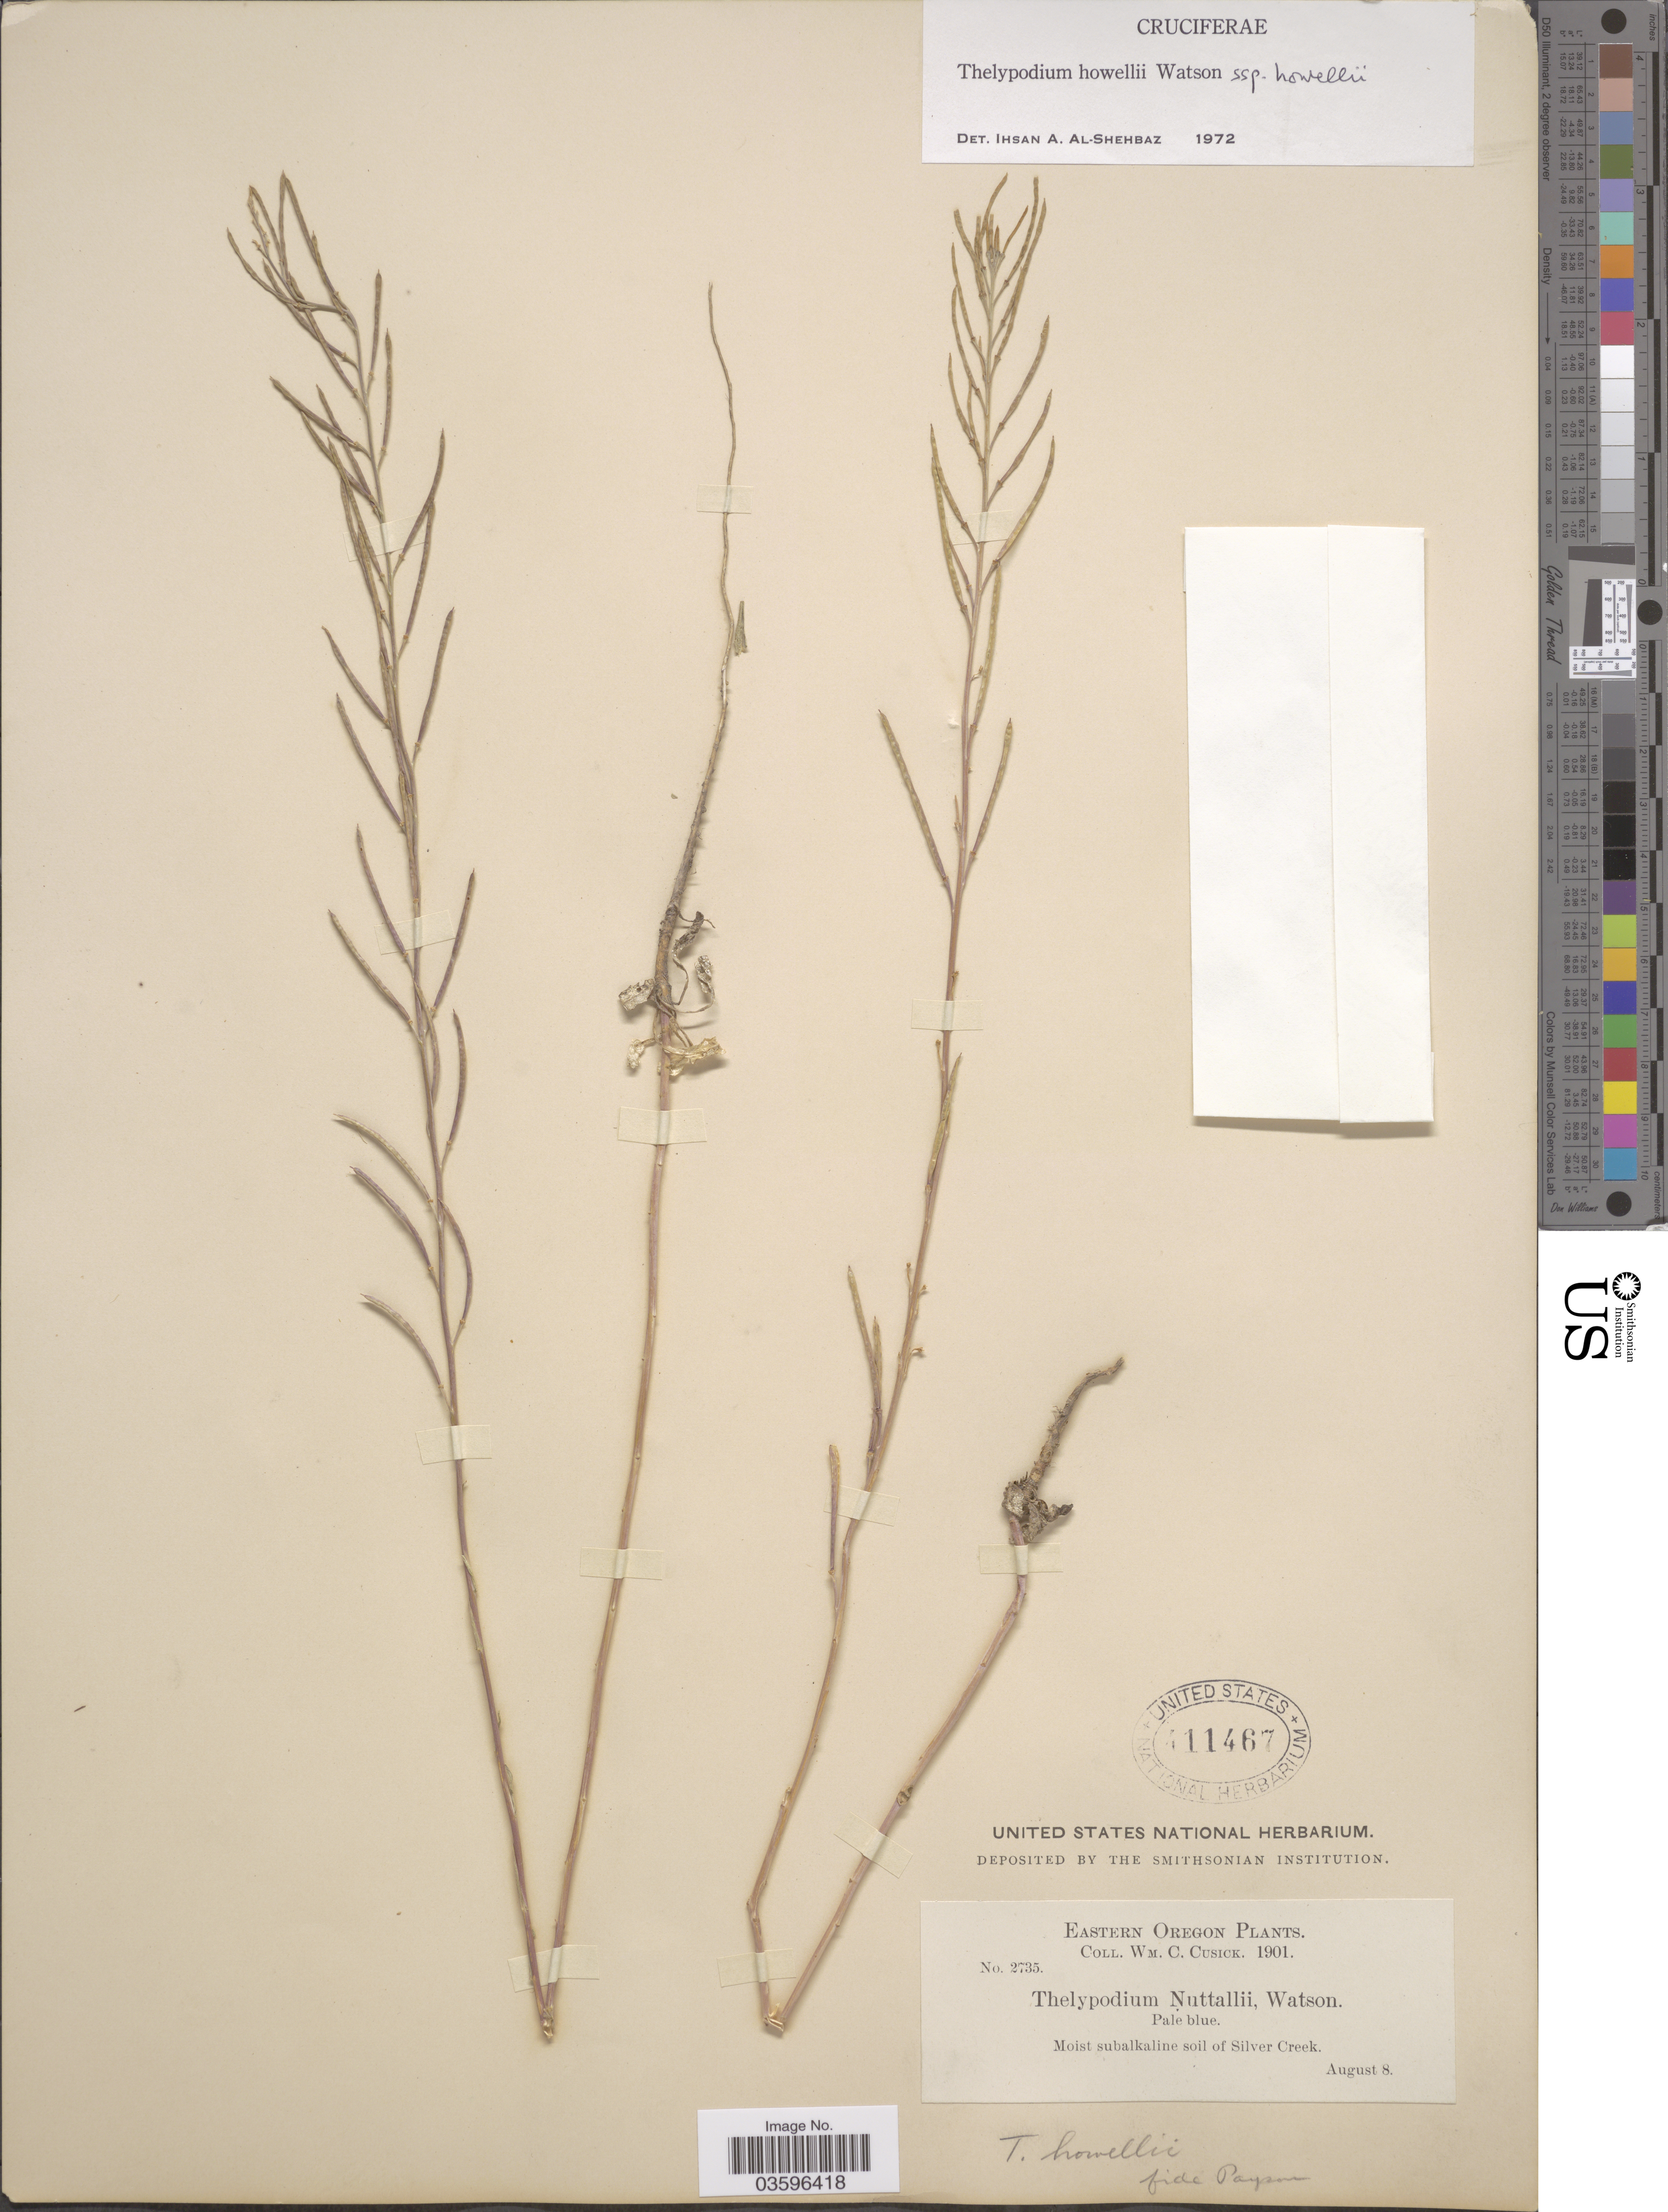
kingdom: Plantae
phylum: Tracheophyta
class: Magnoliopsida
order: Brassicales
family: Brassicaceae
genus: Thelypodium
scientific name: Thelypodium howellii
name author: S. Watson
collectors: W. C. Cusick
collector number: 2735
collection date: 1901-08-08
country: United States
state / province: Oregon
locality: Eastern Oregon. Silver Creek.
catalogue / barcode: US 411467